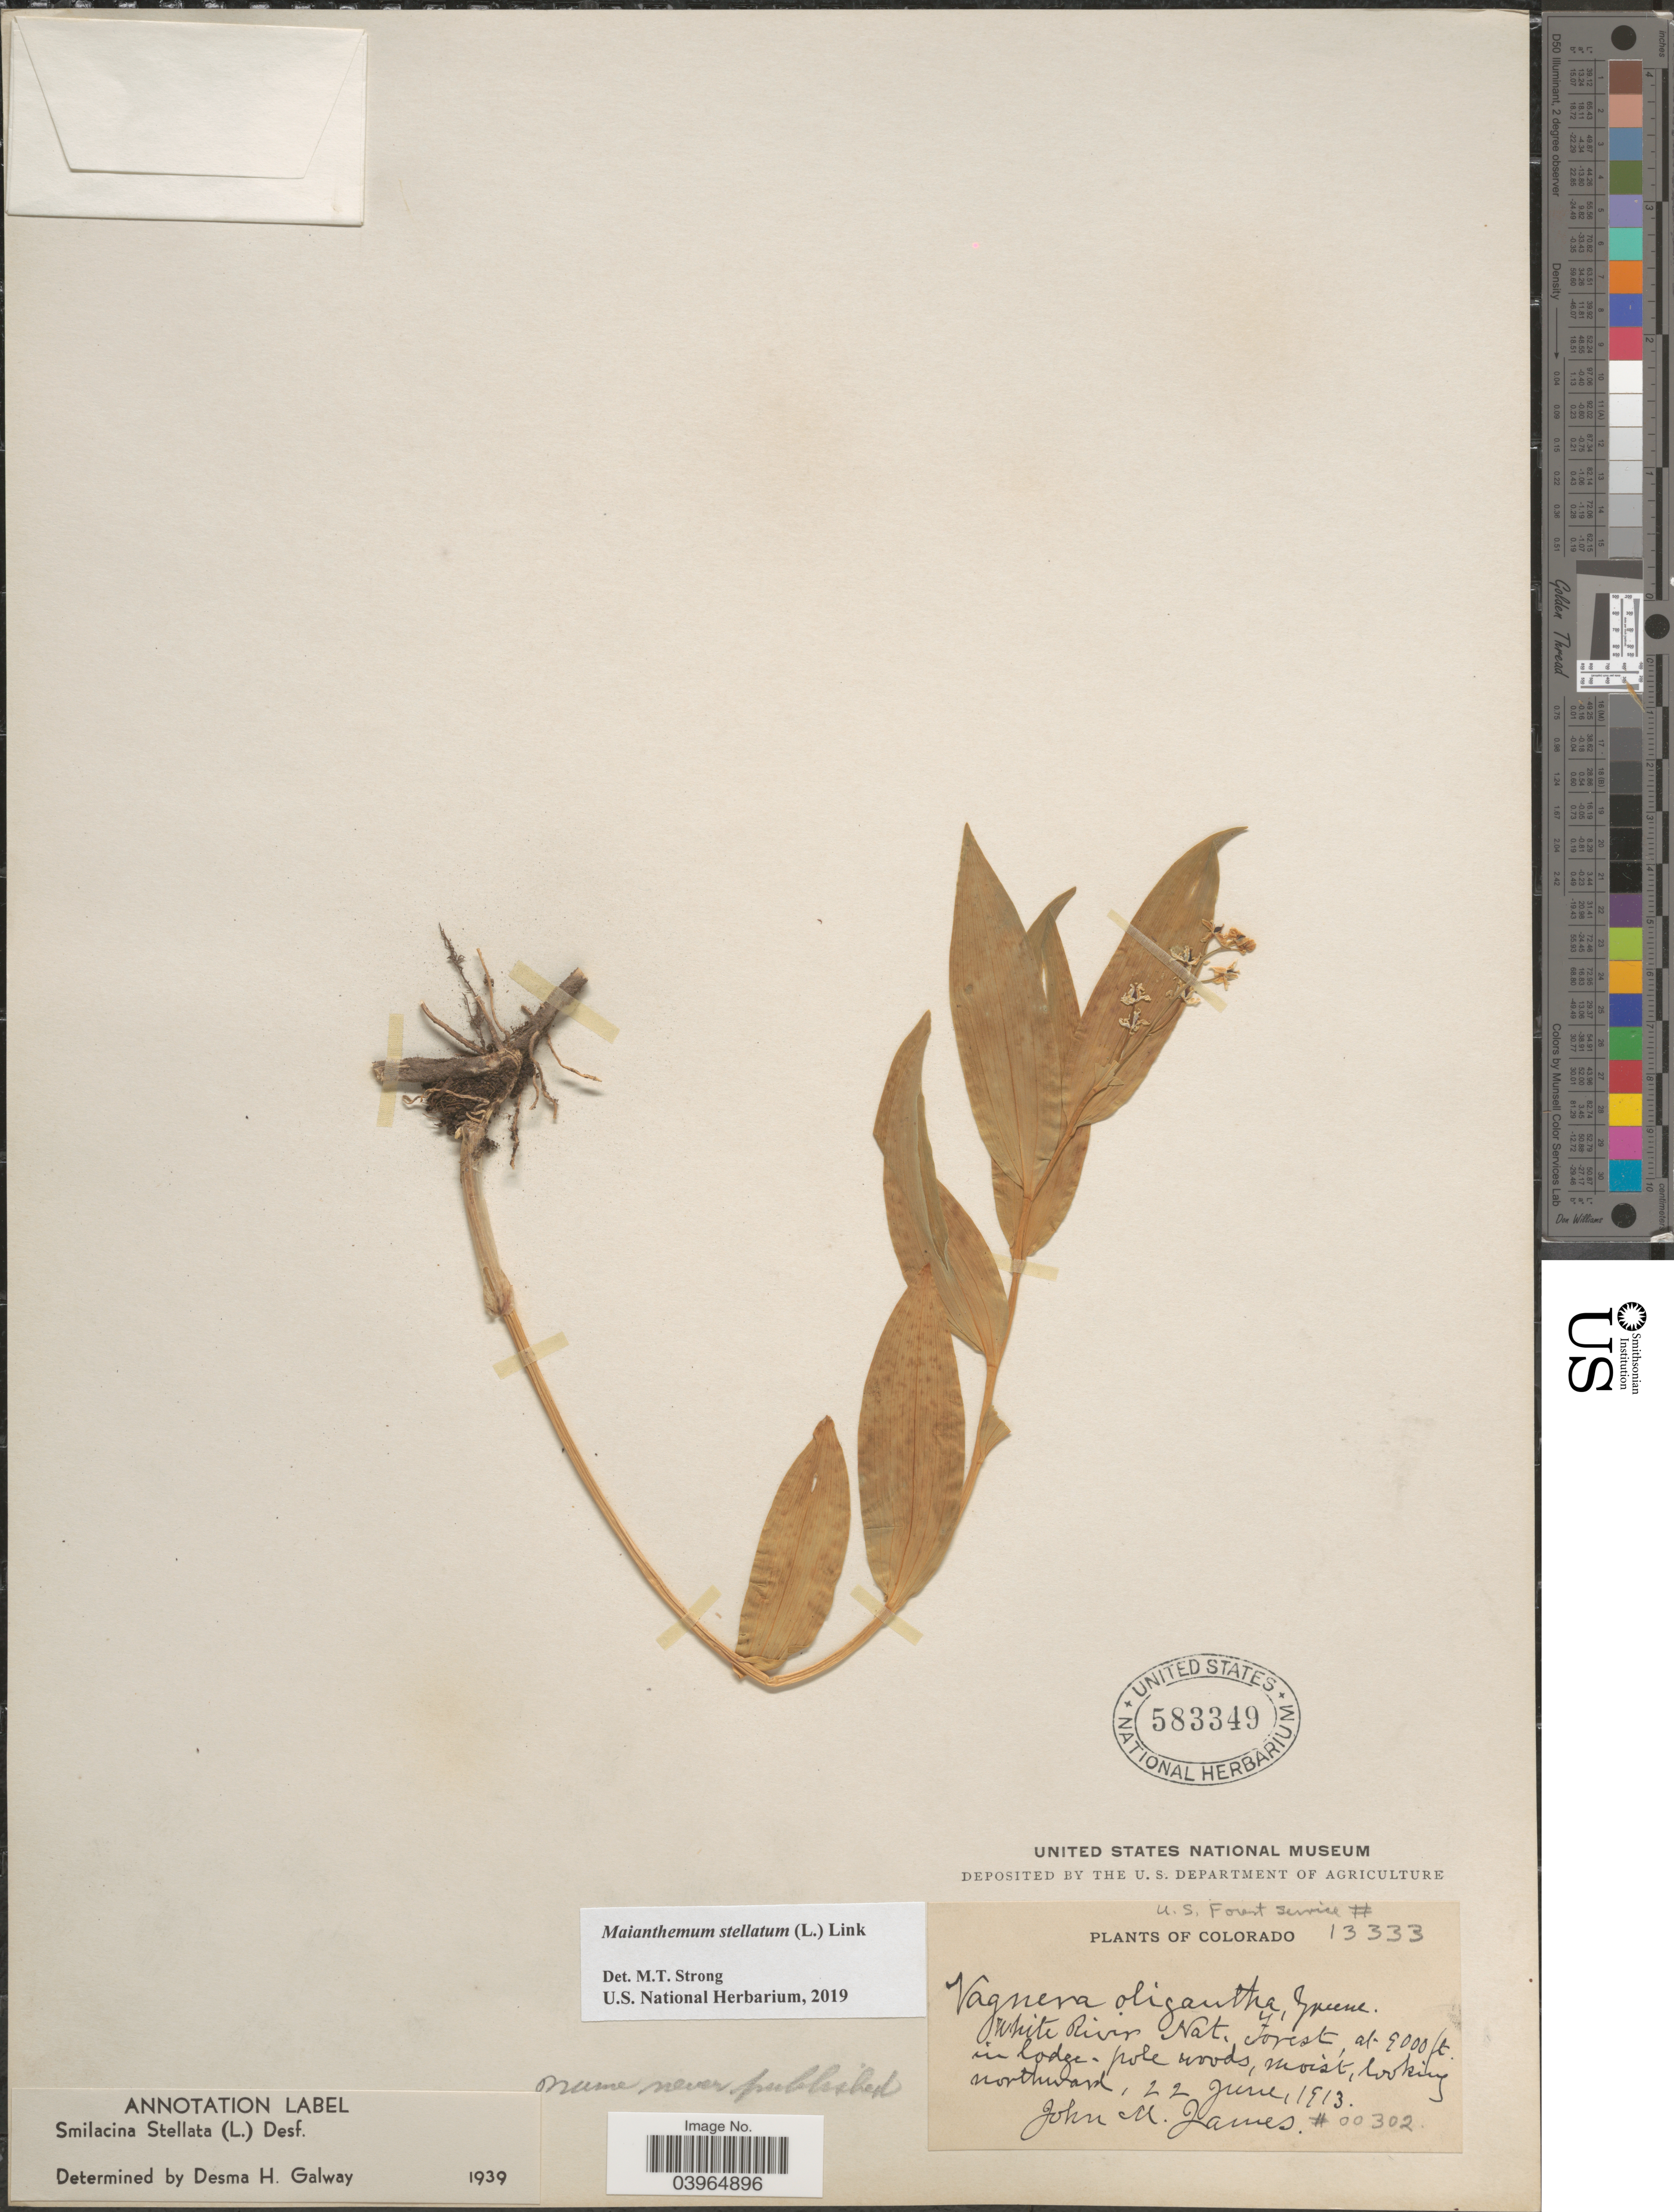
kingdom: Plantae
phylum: Tracheophyta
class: Liliopsida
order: Asparagales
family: Asparagaceae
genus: Maianthemum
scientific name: Maianthemum stellatum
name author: (L.) Link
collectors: J. James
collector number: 00302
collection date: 1913-06-22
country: United States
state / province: Colorado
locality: White River Nat. Forest.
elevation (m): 2743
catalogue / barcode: US 583349